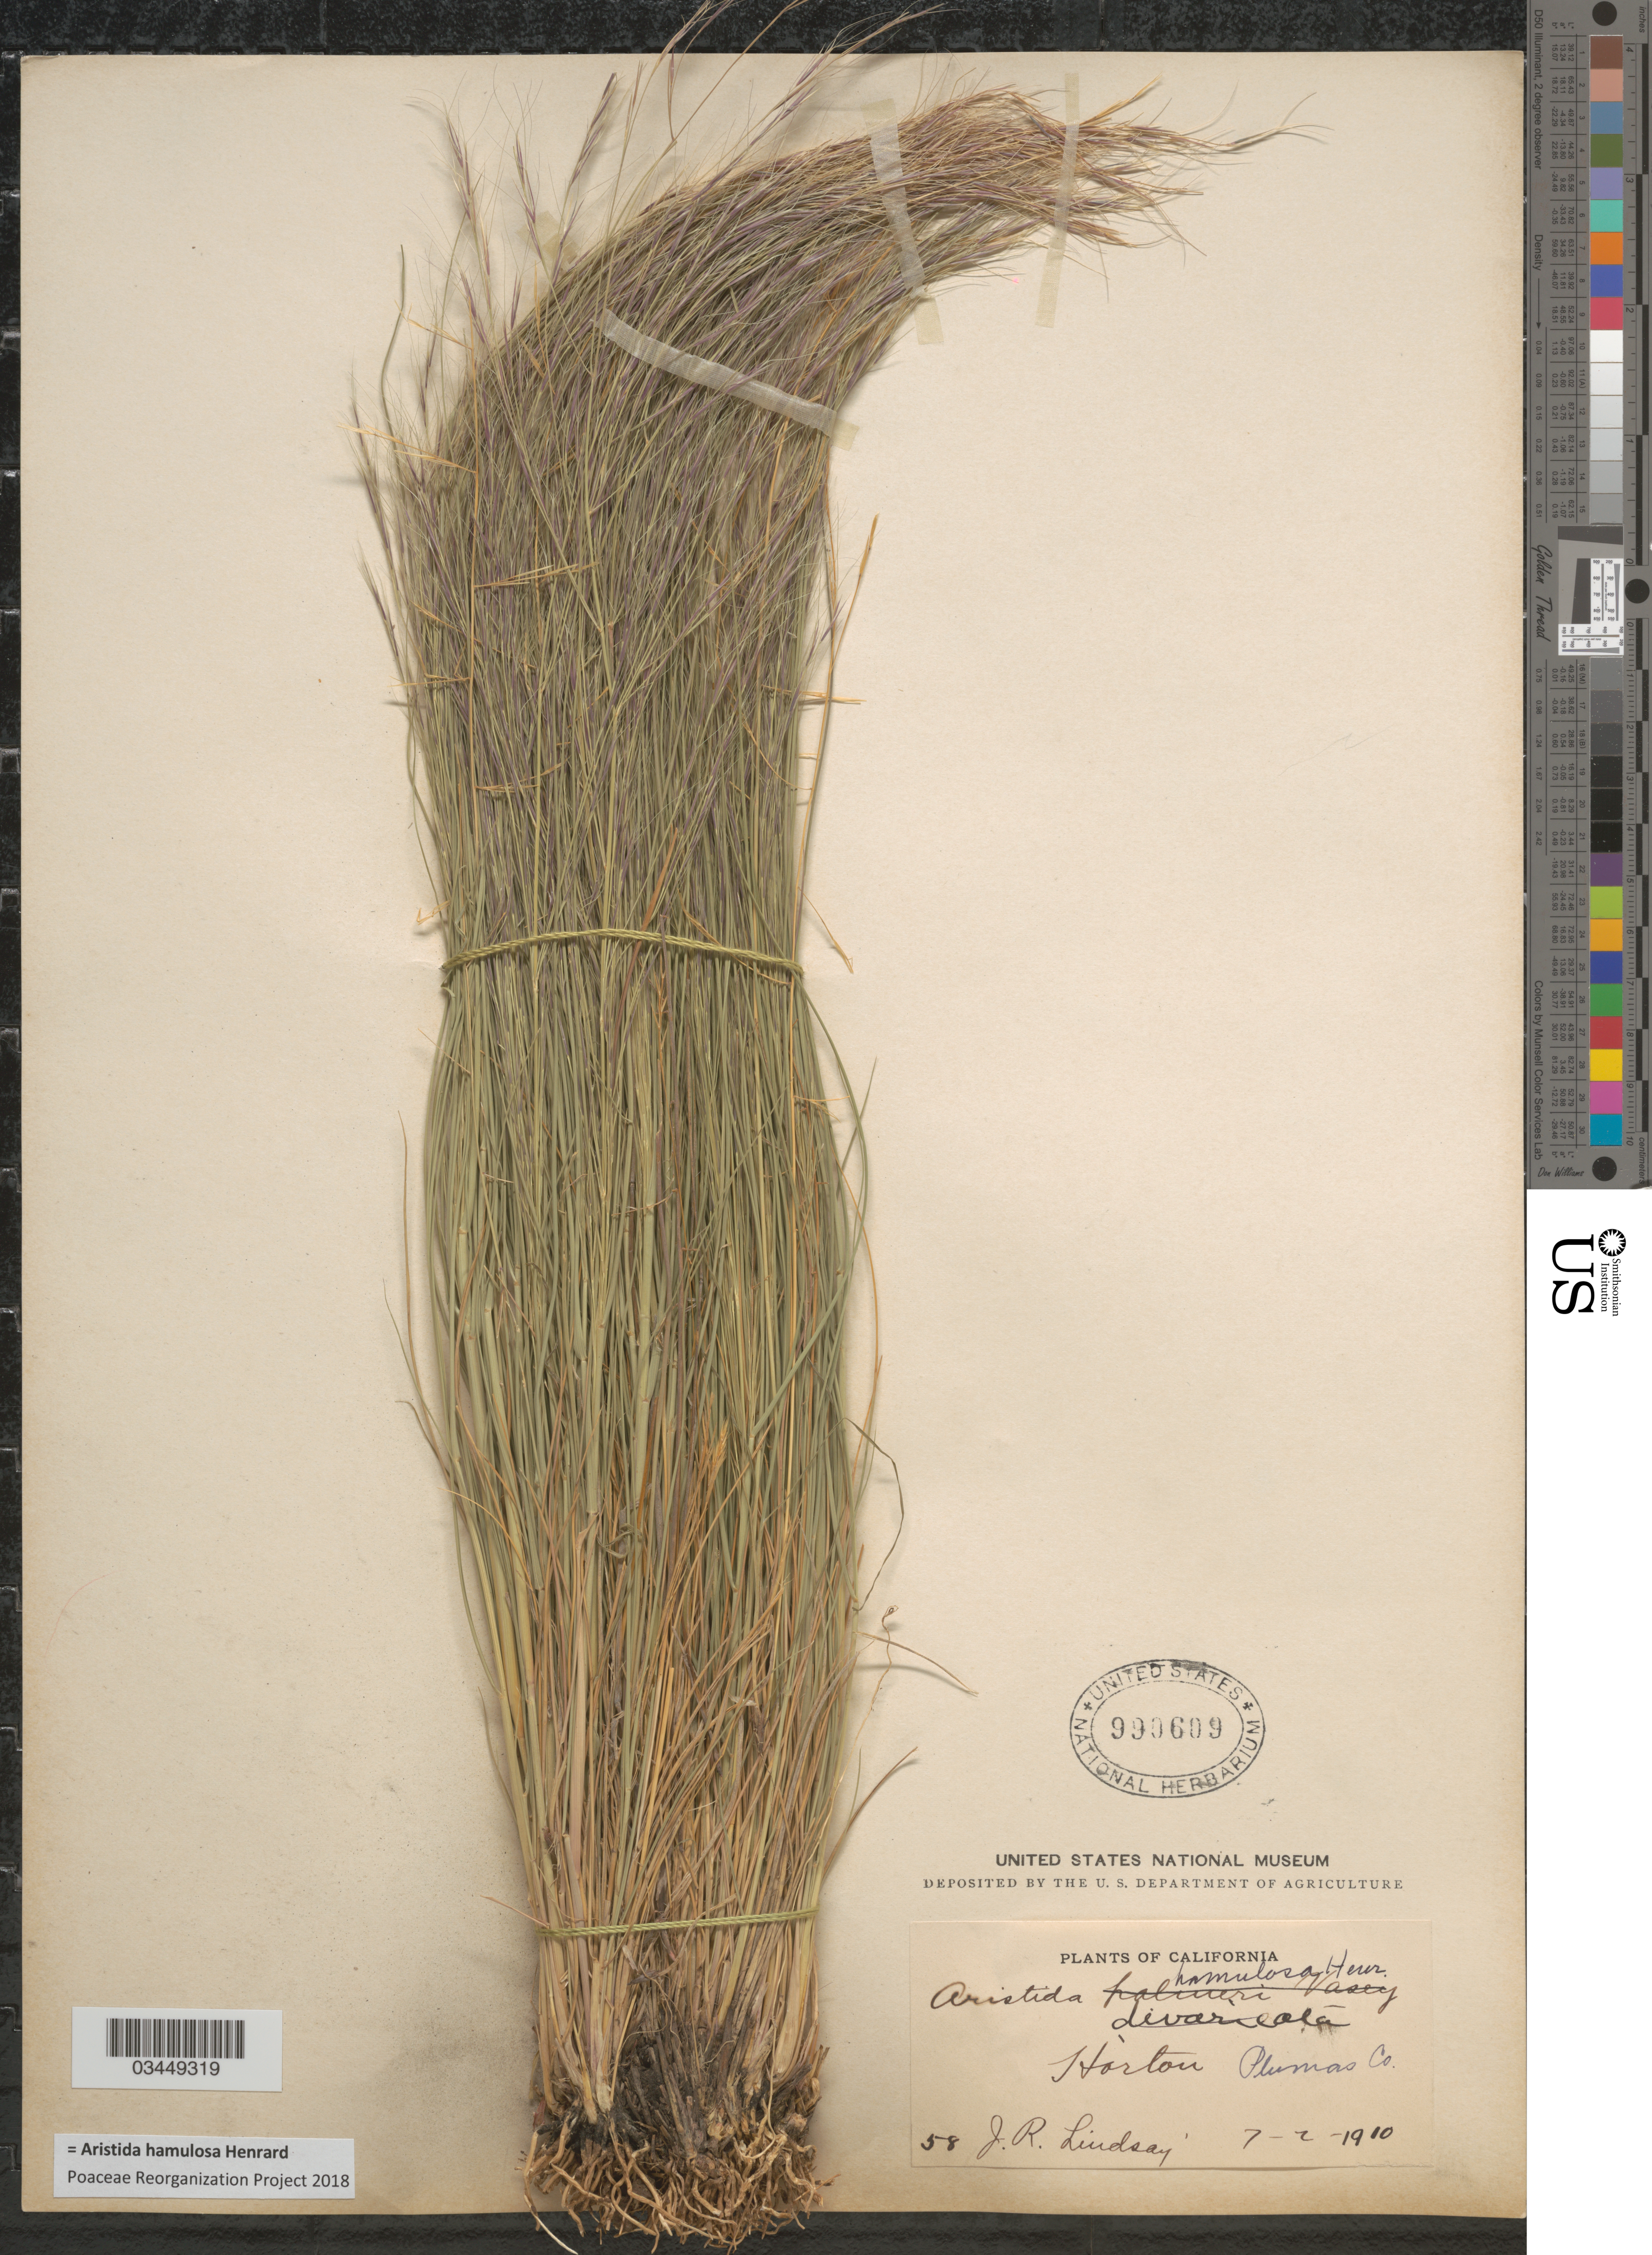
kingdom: Plantae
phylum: Tracheophyta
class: Liliopsida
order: Poales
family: Poaceae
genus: Aristida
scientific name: Aristida hamulosa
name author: Henr.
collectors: J. Lindsay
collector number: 58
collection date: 1910-07-02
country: United States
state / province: California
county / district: Plumas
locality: Horton. Plumas Co.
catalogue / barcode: US 999609